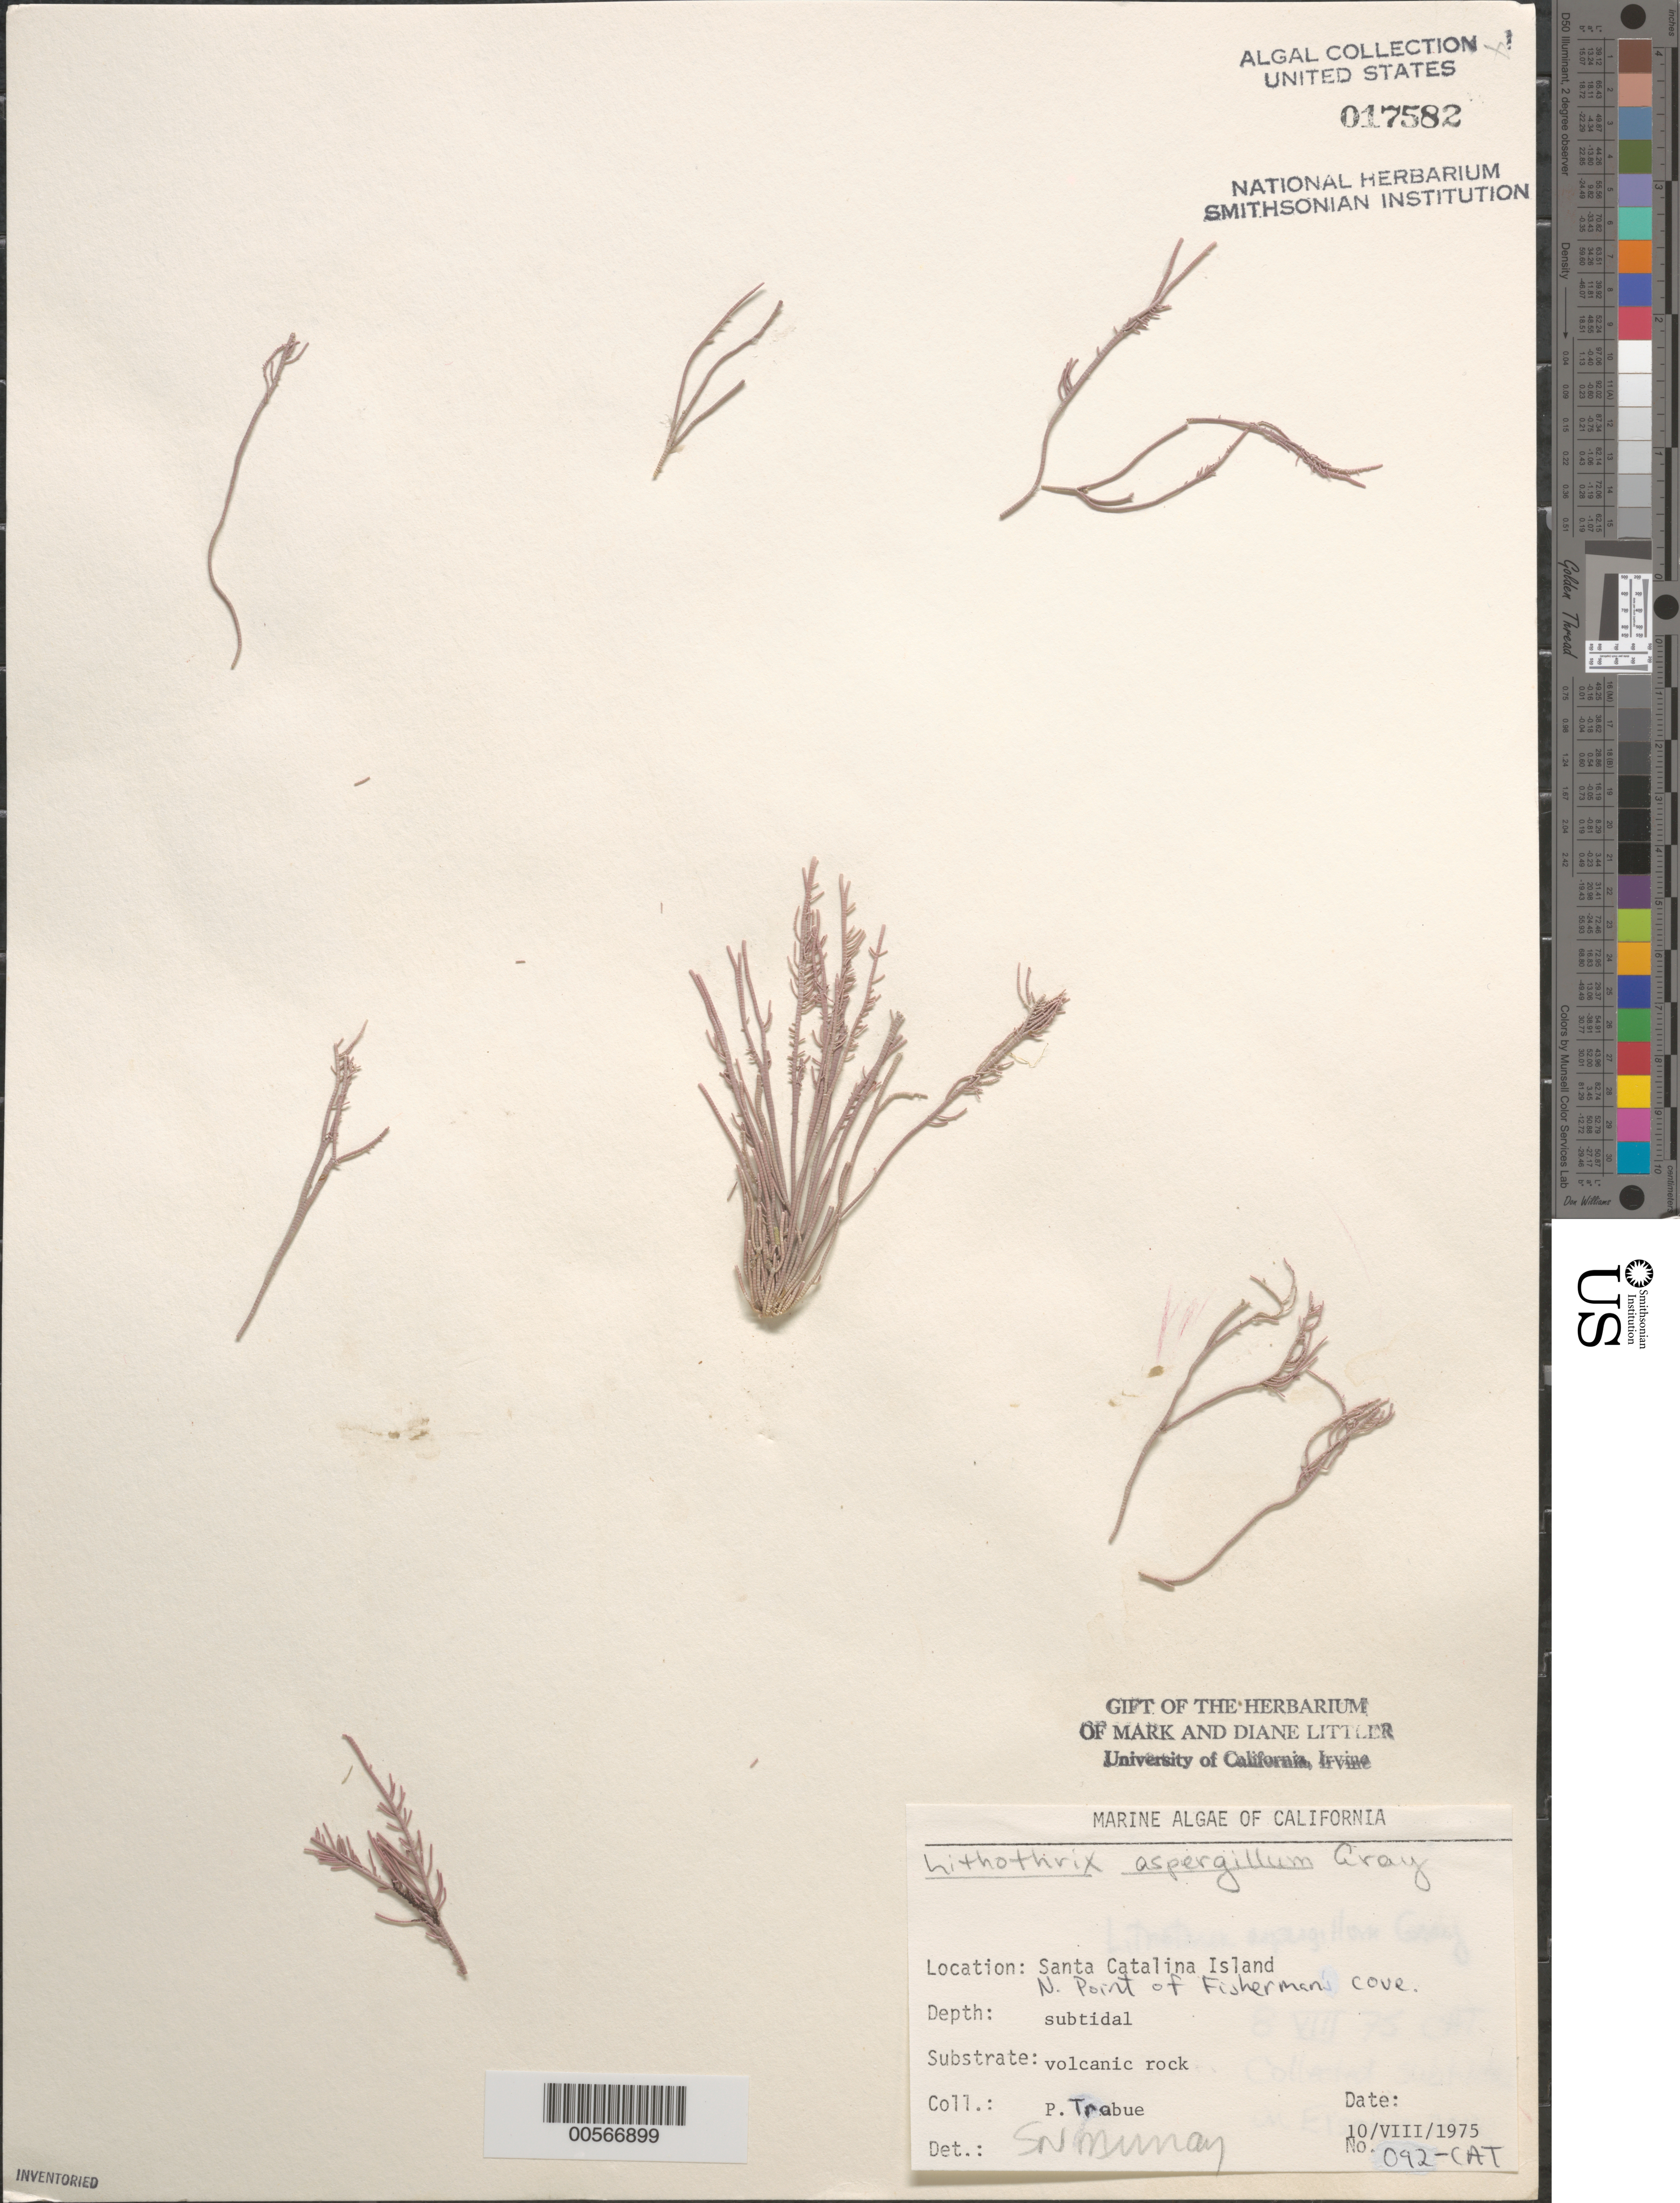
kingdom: Plantae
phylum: Rhodophyta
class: Florideophyceae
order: Corallinales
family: Lithophyllaceae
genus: Lithothrix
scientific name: Lithothrix aspergillum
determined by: Murray, S. N.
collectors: P. J. Trabue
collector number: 092-cat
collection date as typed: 10 Aug 1975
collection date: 1975-08-10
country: United States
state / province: California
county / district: Los Angeles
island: Santa Catalina Island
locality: Fisherman Cove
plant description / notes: BLM-SOCALBIGHT Rocky Intertidal Survey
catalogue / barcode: US 17582